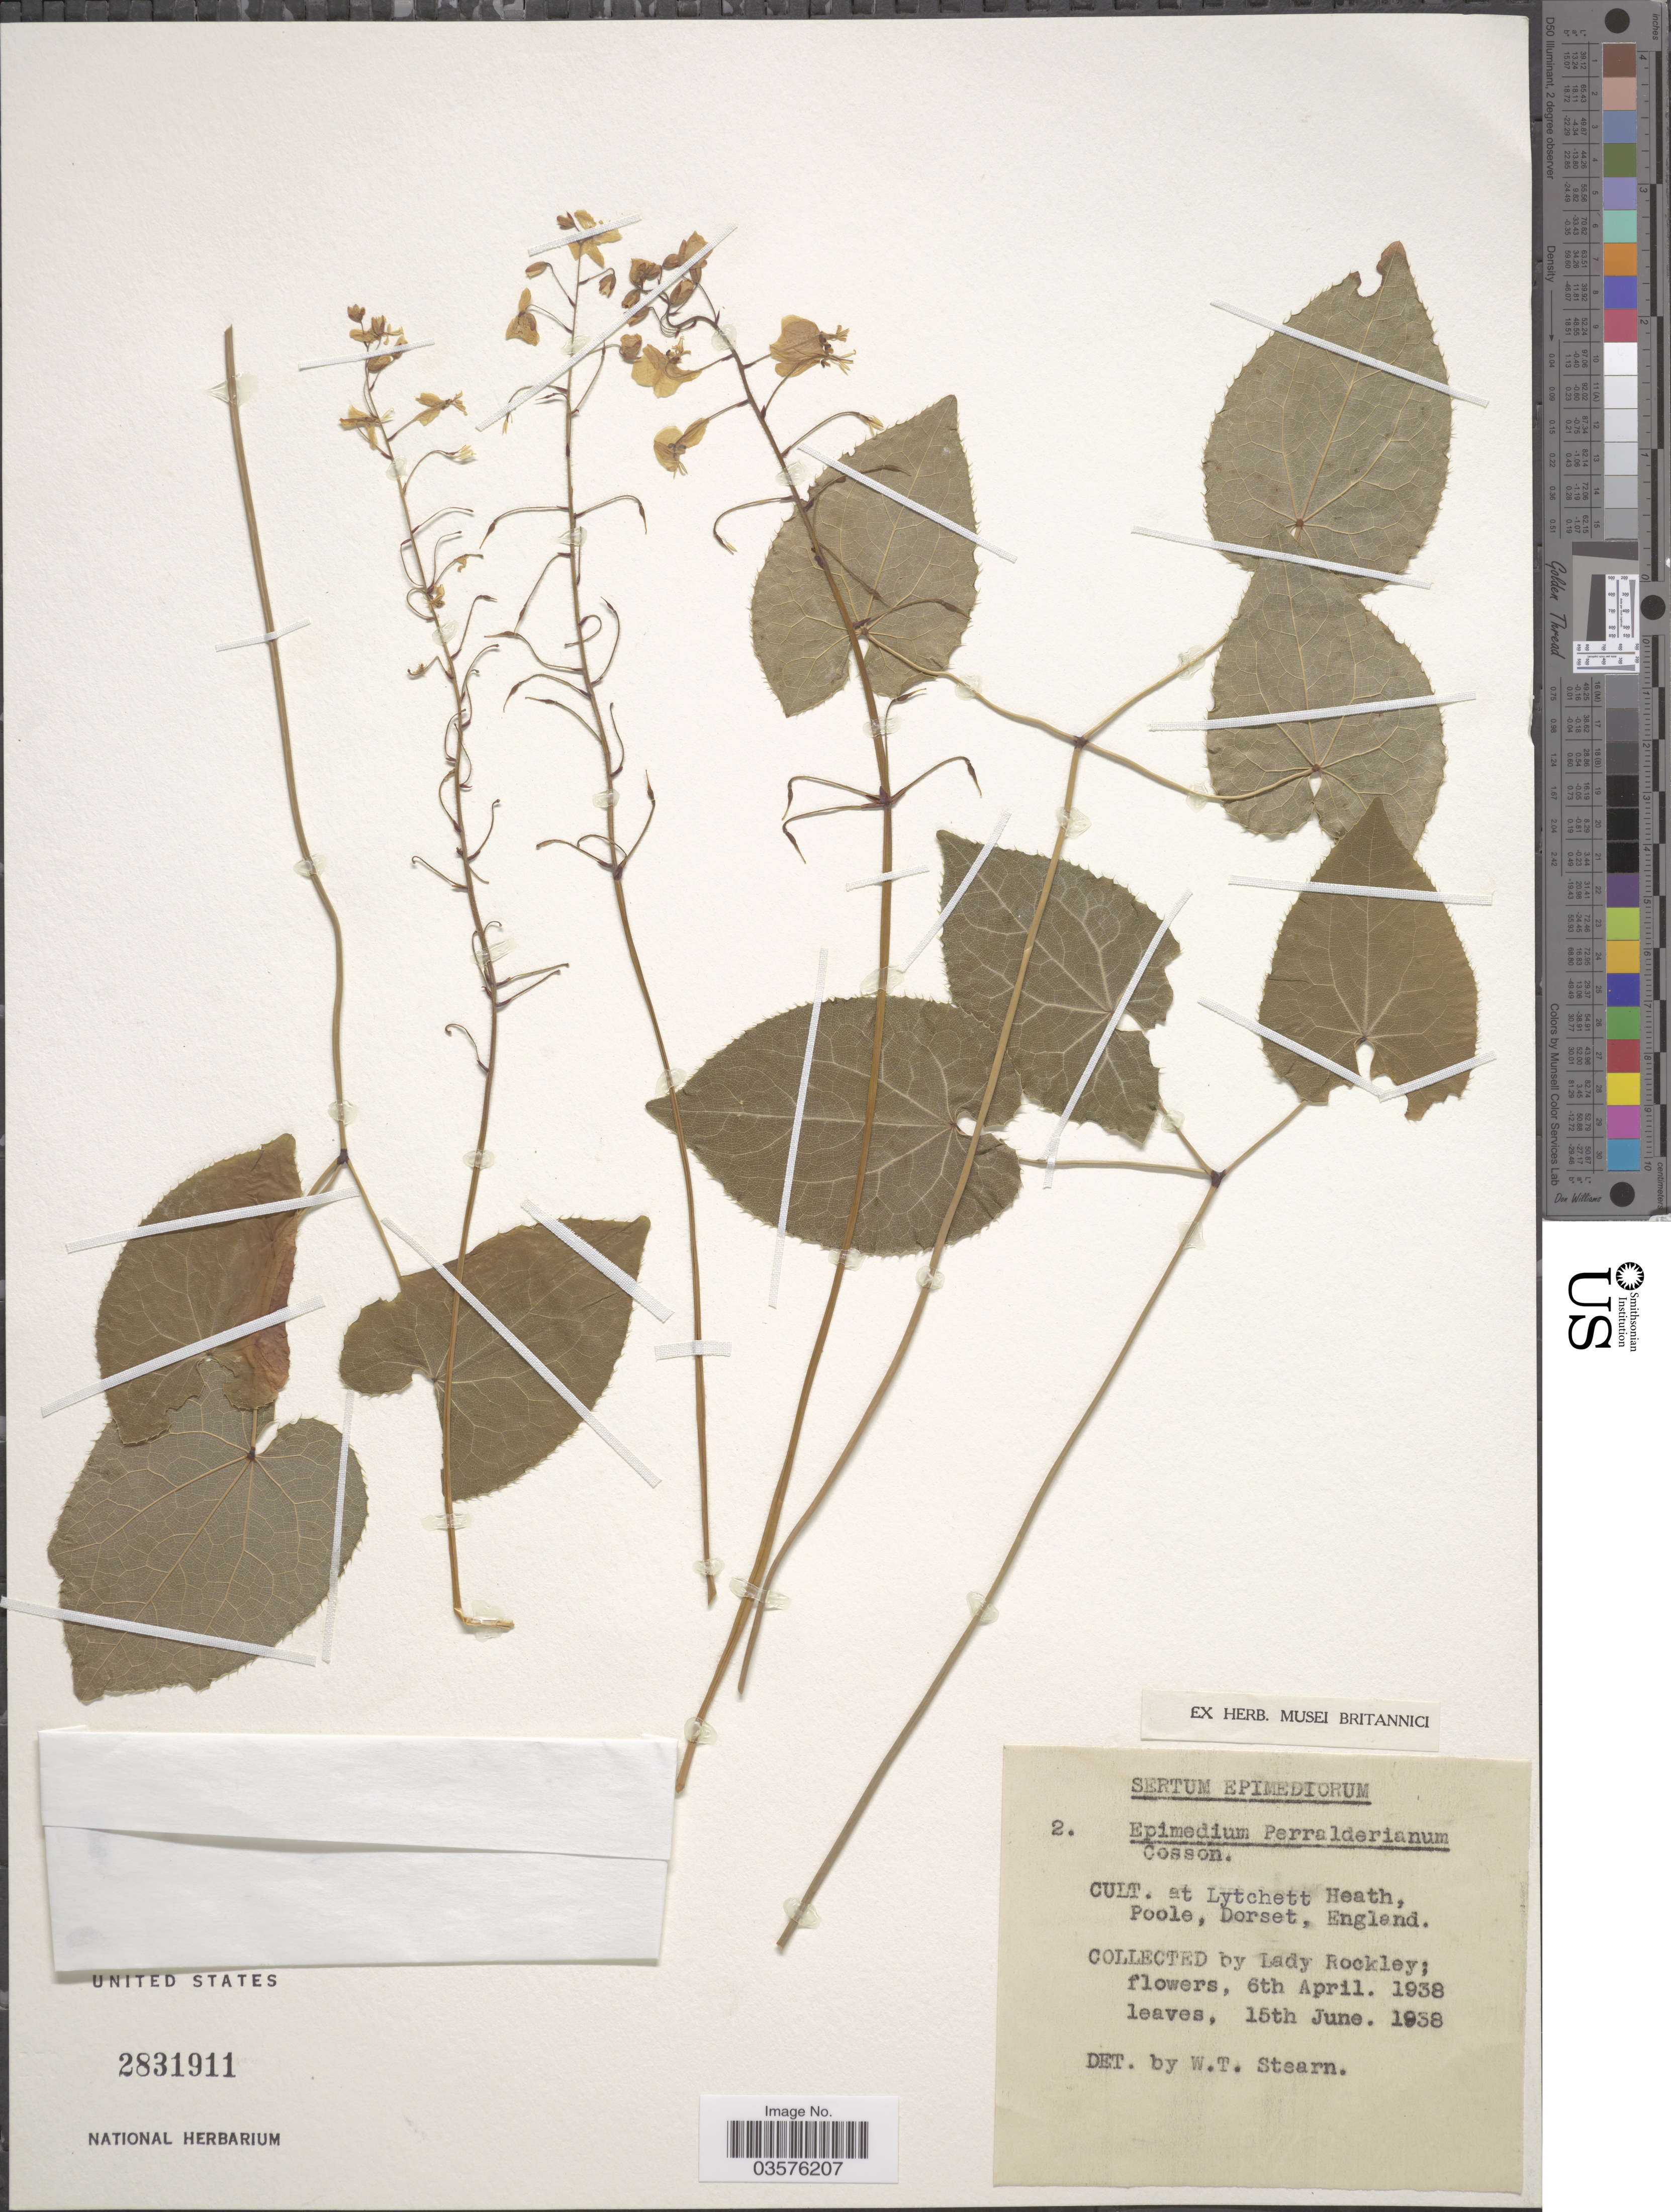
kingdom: Plantae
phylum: Tracheophyta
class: Magnoliopsida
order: Ranunculales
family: Berberidaceae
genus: Epimedium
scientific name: Epimedium perralderianum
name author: Coss.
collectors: L. Rockley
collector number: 2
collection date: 1938-04-06/1938-06-15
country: United Kingdom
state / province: England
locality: Cult. at Lytchett Heath, Poole, Dorset.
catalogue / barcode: US 2831911